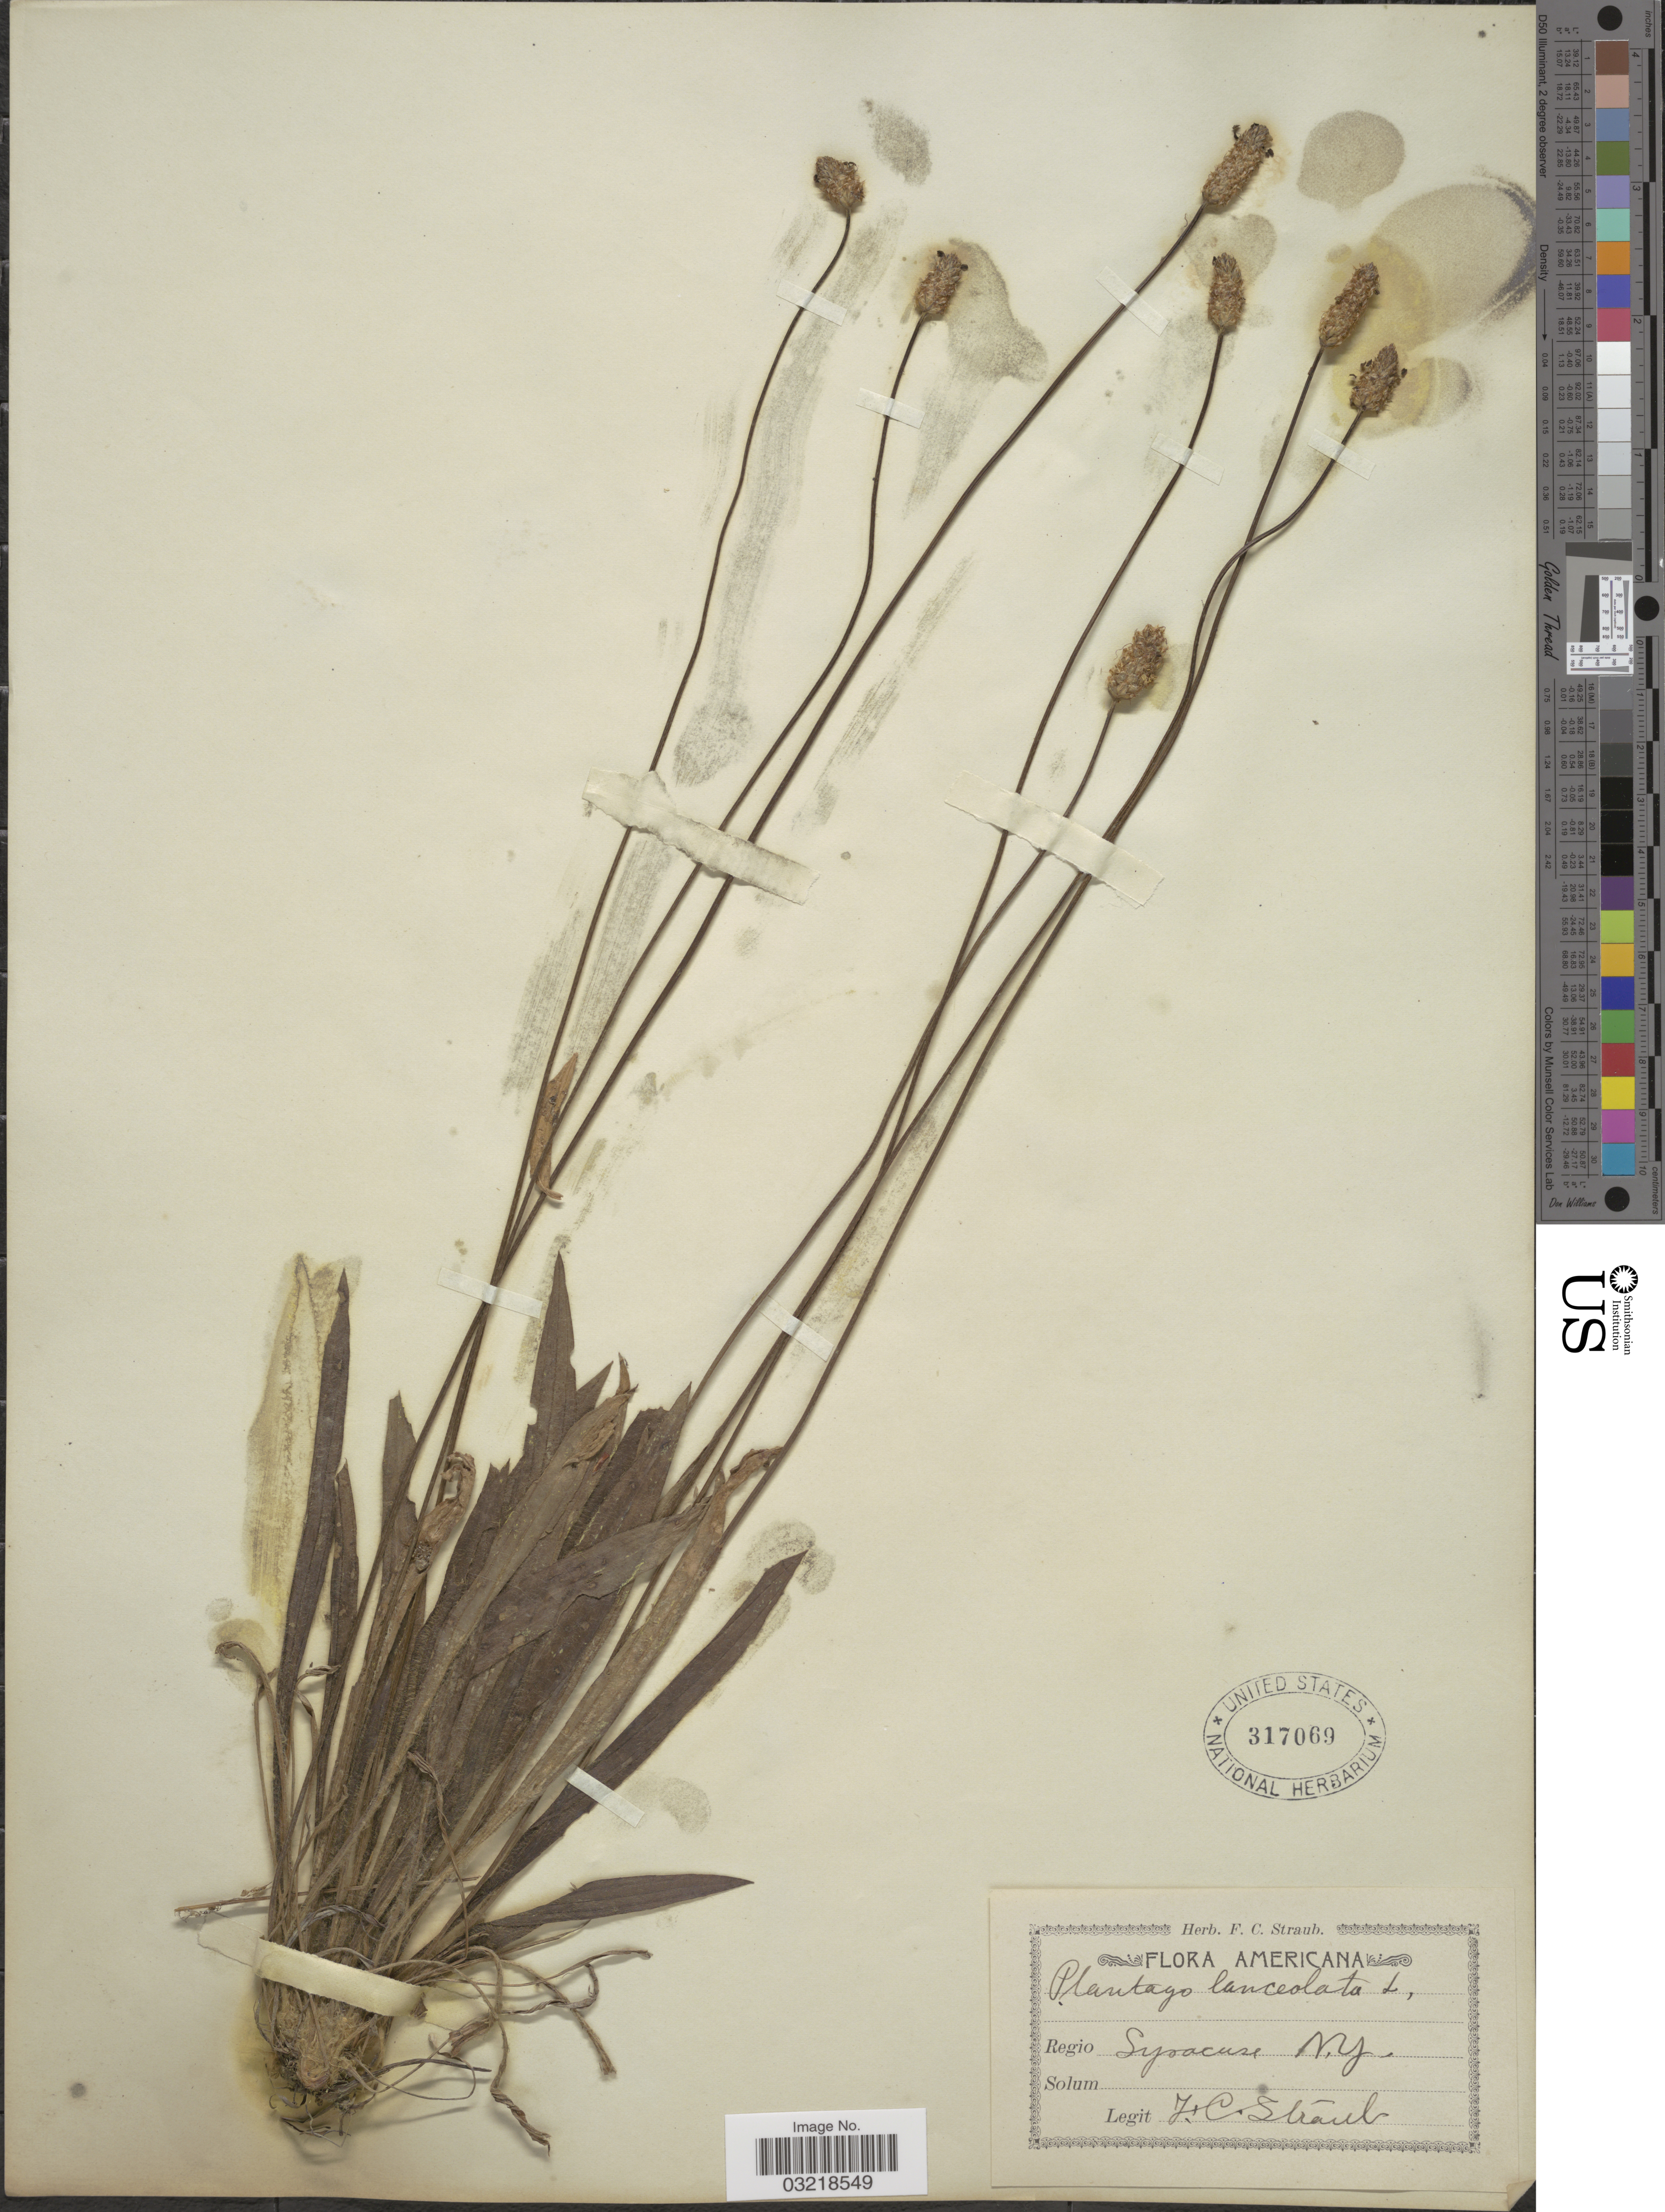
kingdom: Plantae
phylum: Tracheophyta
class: Magnoliopsida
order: Lamiales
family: Plantaginaceae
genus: Plantago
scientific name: Plantago lanceolata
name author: L.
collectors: F. Straub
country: United States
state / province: New York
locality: Syracuse.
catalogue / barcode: US 317069